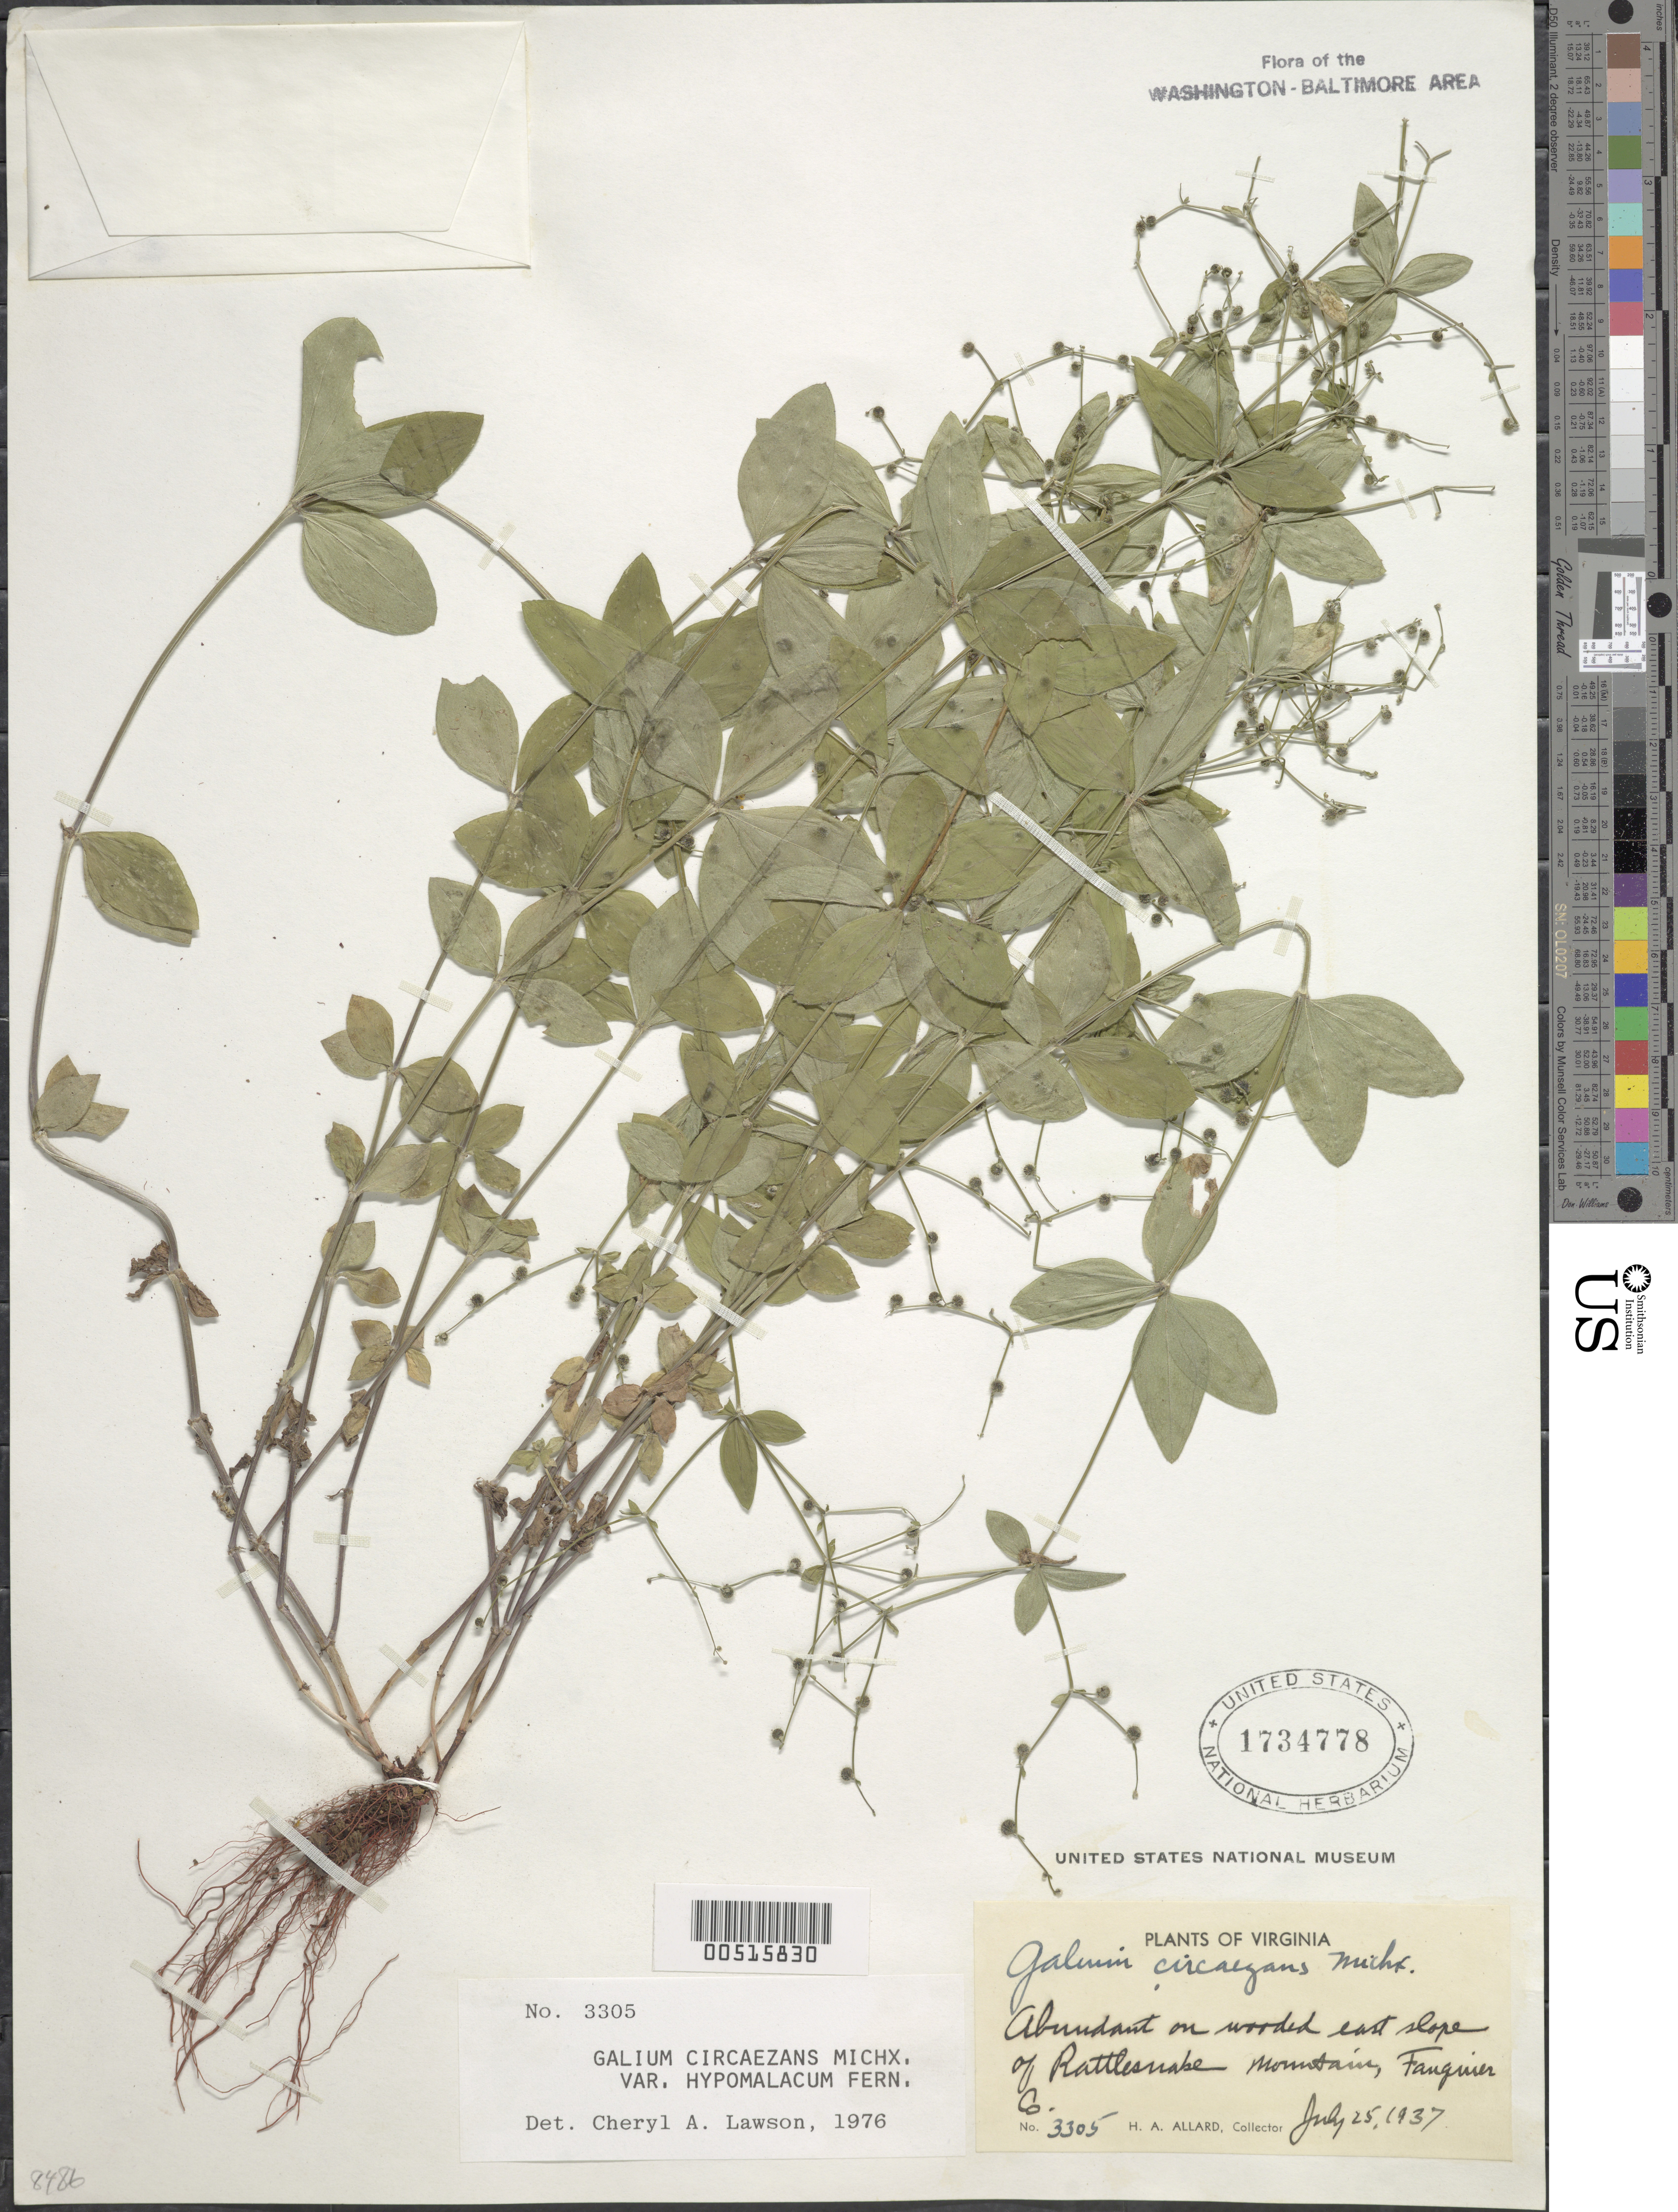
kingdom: Plantae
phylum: Tracheophyta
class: Magnoliopsida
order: Gentianales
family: Rubiaceae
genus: Galium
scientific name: Galium circaezans var. hypomalacum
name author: Fernald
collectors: H. A. Allard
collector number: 3305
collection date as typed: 25 Jul 1937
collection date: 1937-07-25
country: United States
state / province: Virginia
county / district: Fauquier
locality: Rattlesnake Mt., E slope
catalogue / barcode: US 1734778